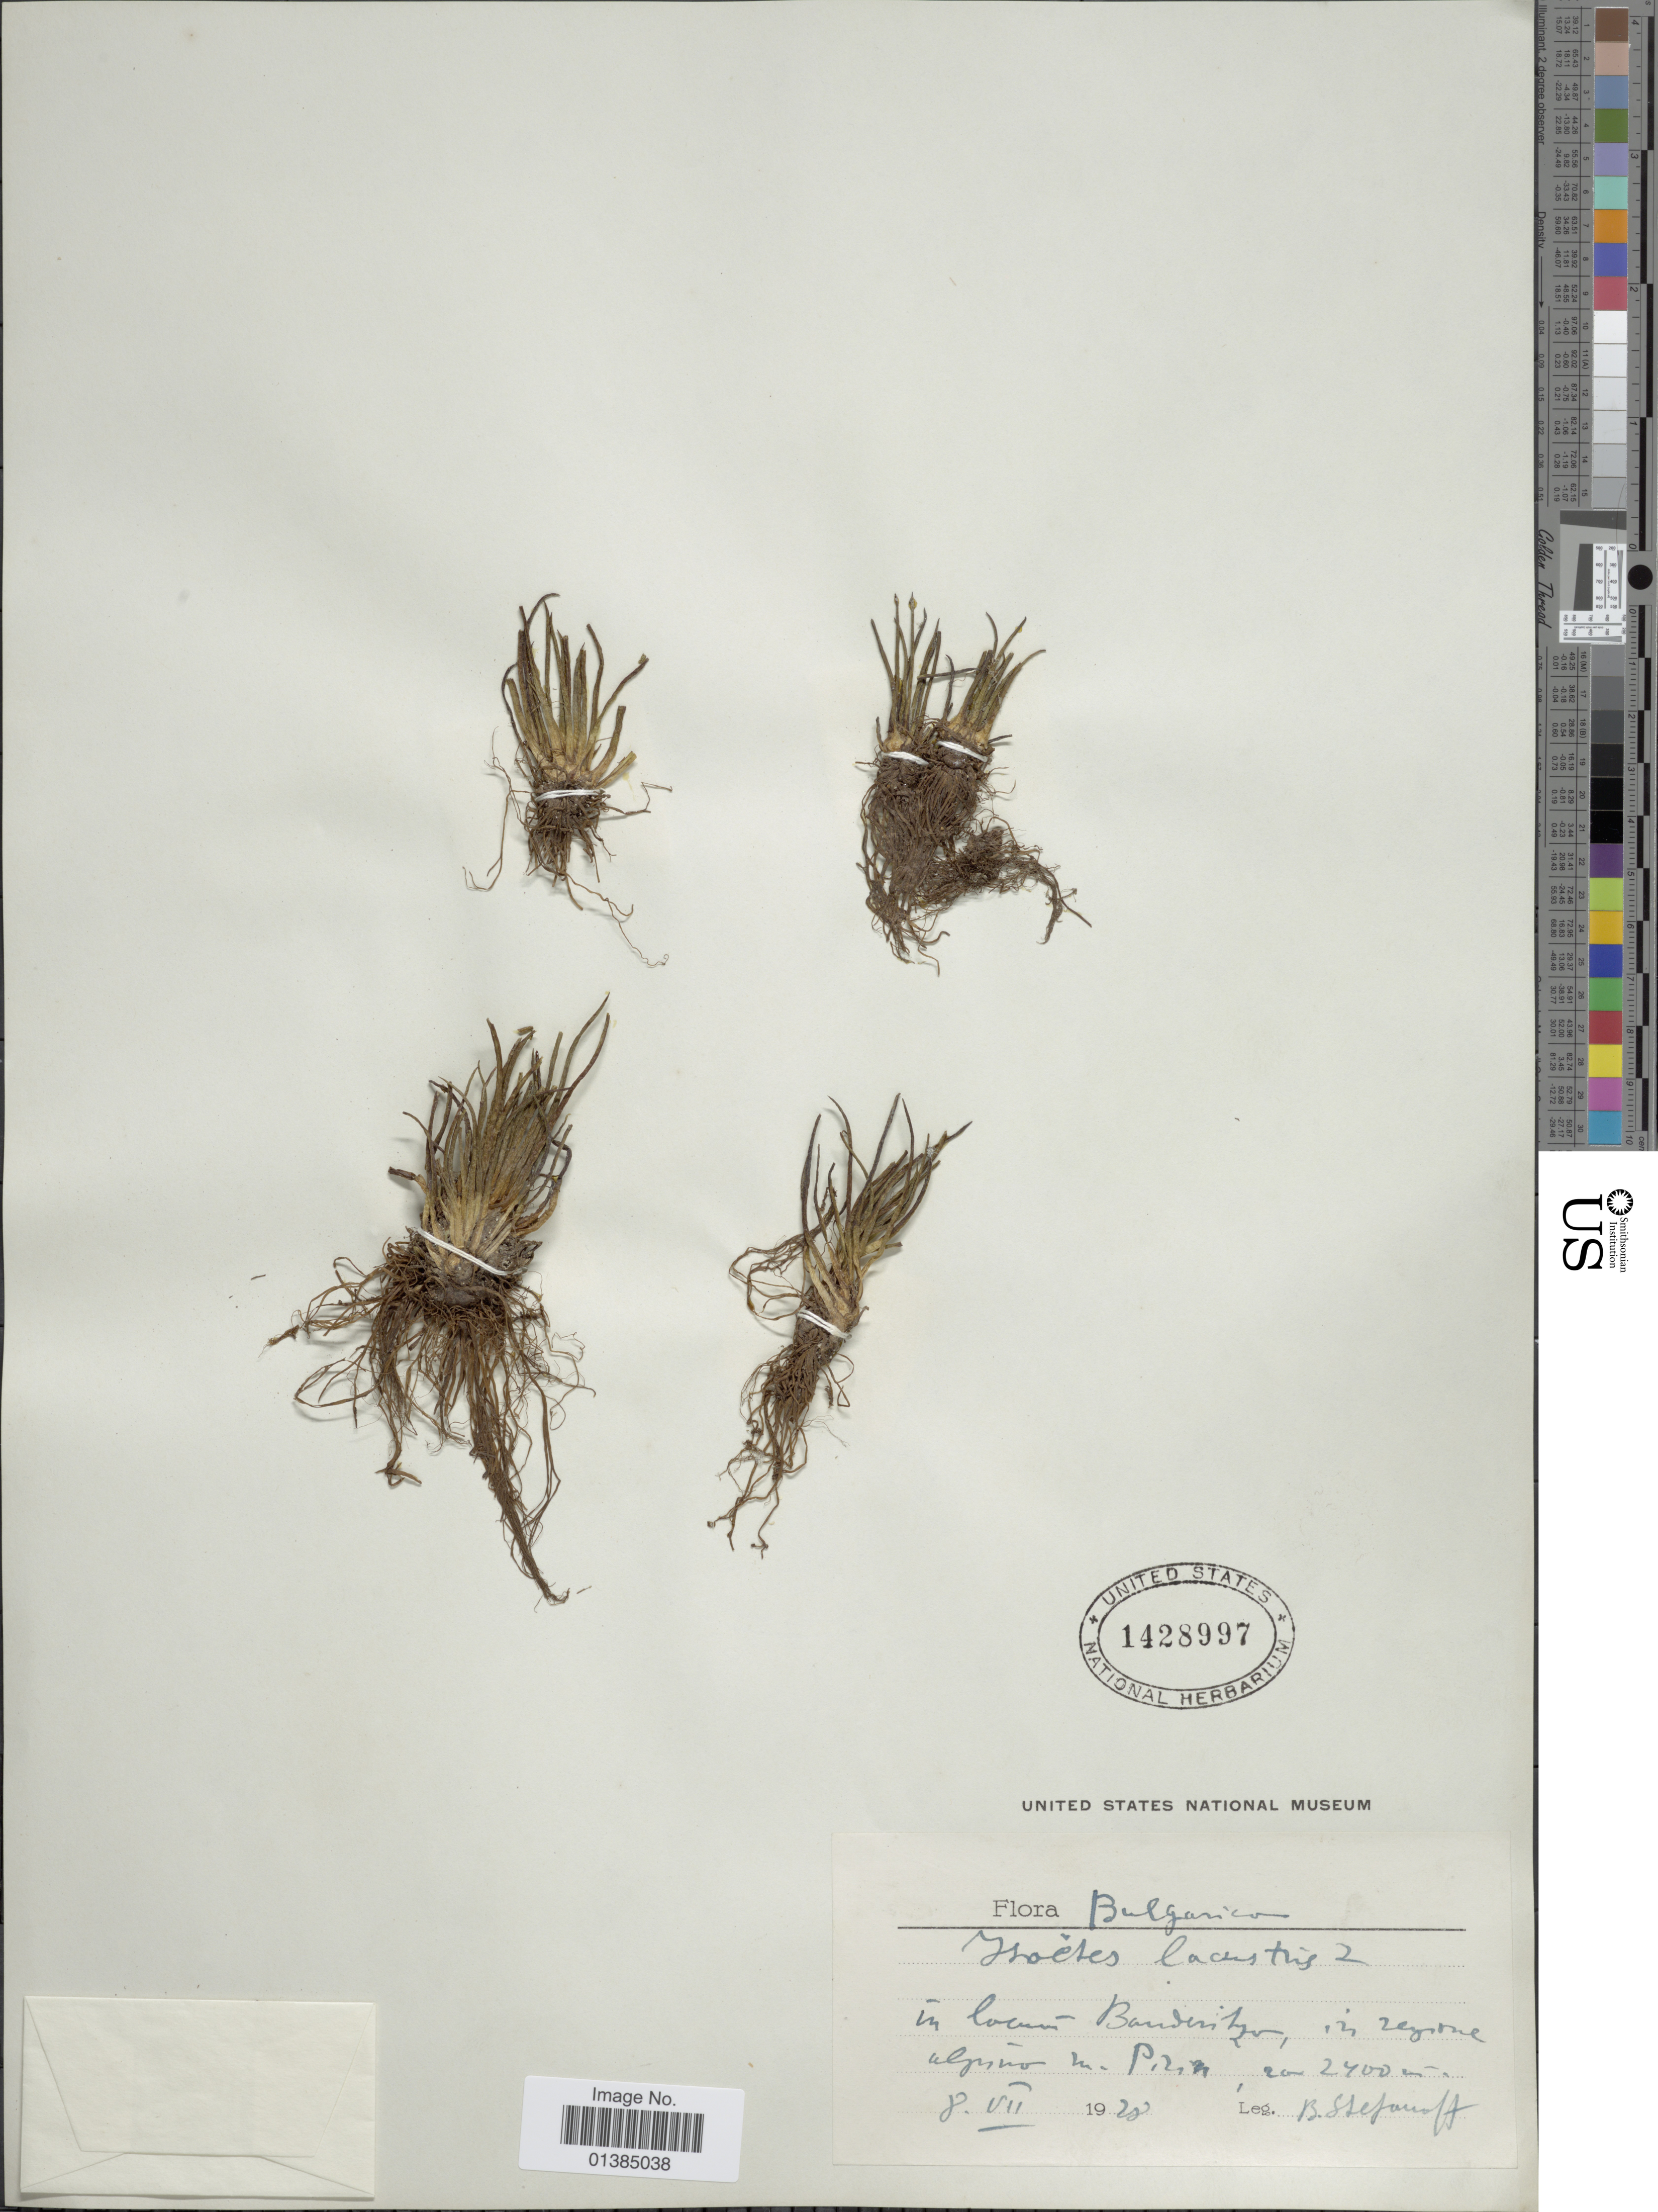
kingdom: Plantae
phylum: Tracheophyta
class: Lycopodiopsida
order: Isoetales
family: Isoetaceae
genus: Isoetes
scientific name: Isoetes lacustris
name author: L.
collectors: B. Stefanoff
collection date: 1928-07-08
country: Bulgaria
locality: In locum Banderitjo, in reusone alpino m. Pirin.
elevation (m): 2400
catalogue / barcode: US 1428997